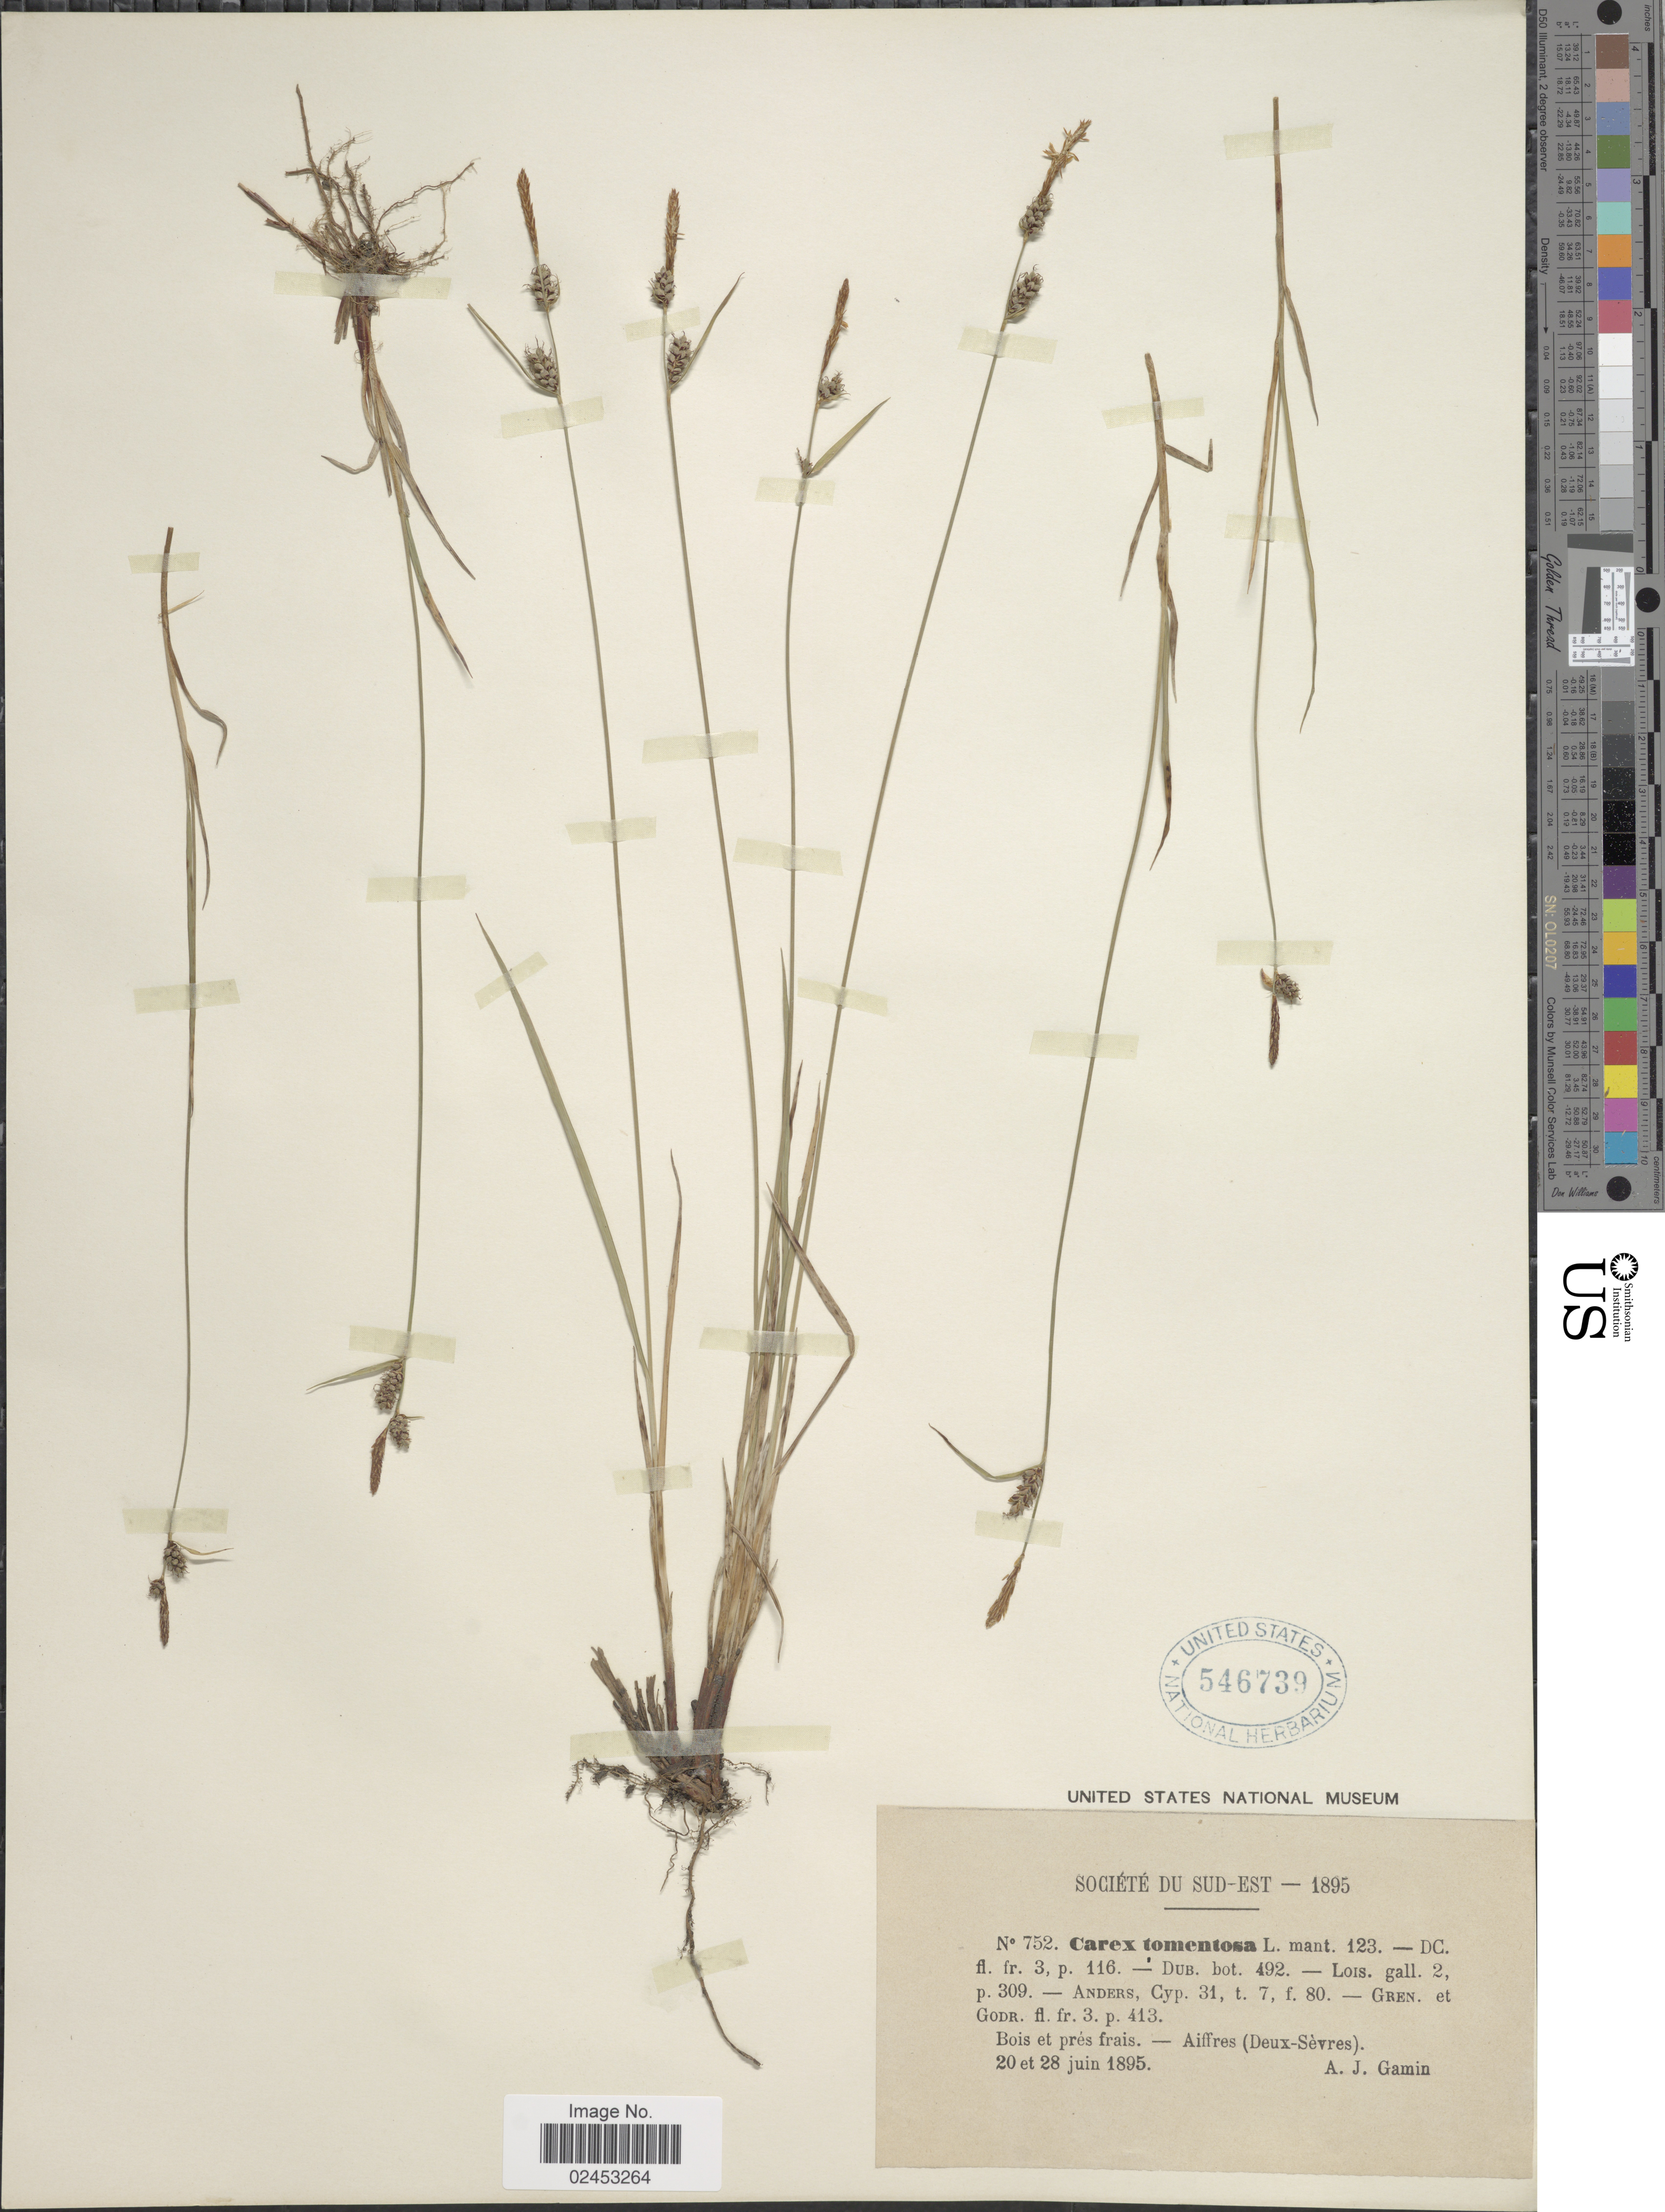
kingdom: Plantae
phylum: Tracheophyta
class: Liliopsida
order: Poales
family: Cyperaceae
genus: Carex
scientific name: Carex tomentosa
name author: L.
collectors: A. Gamin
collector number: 752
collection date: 1895-06-20/1895-06-28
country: France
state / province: Nouvelle-Aquitaine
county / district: Deux-Sèvres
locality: Societe Sud-Est, Bois et pres frais-Aiffres (Deux-Sevres)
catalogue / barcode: US 546739